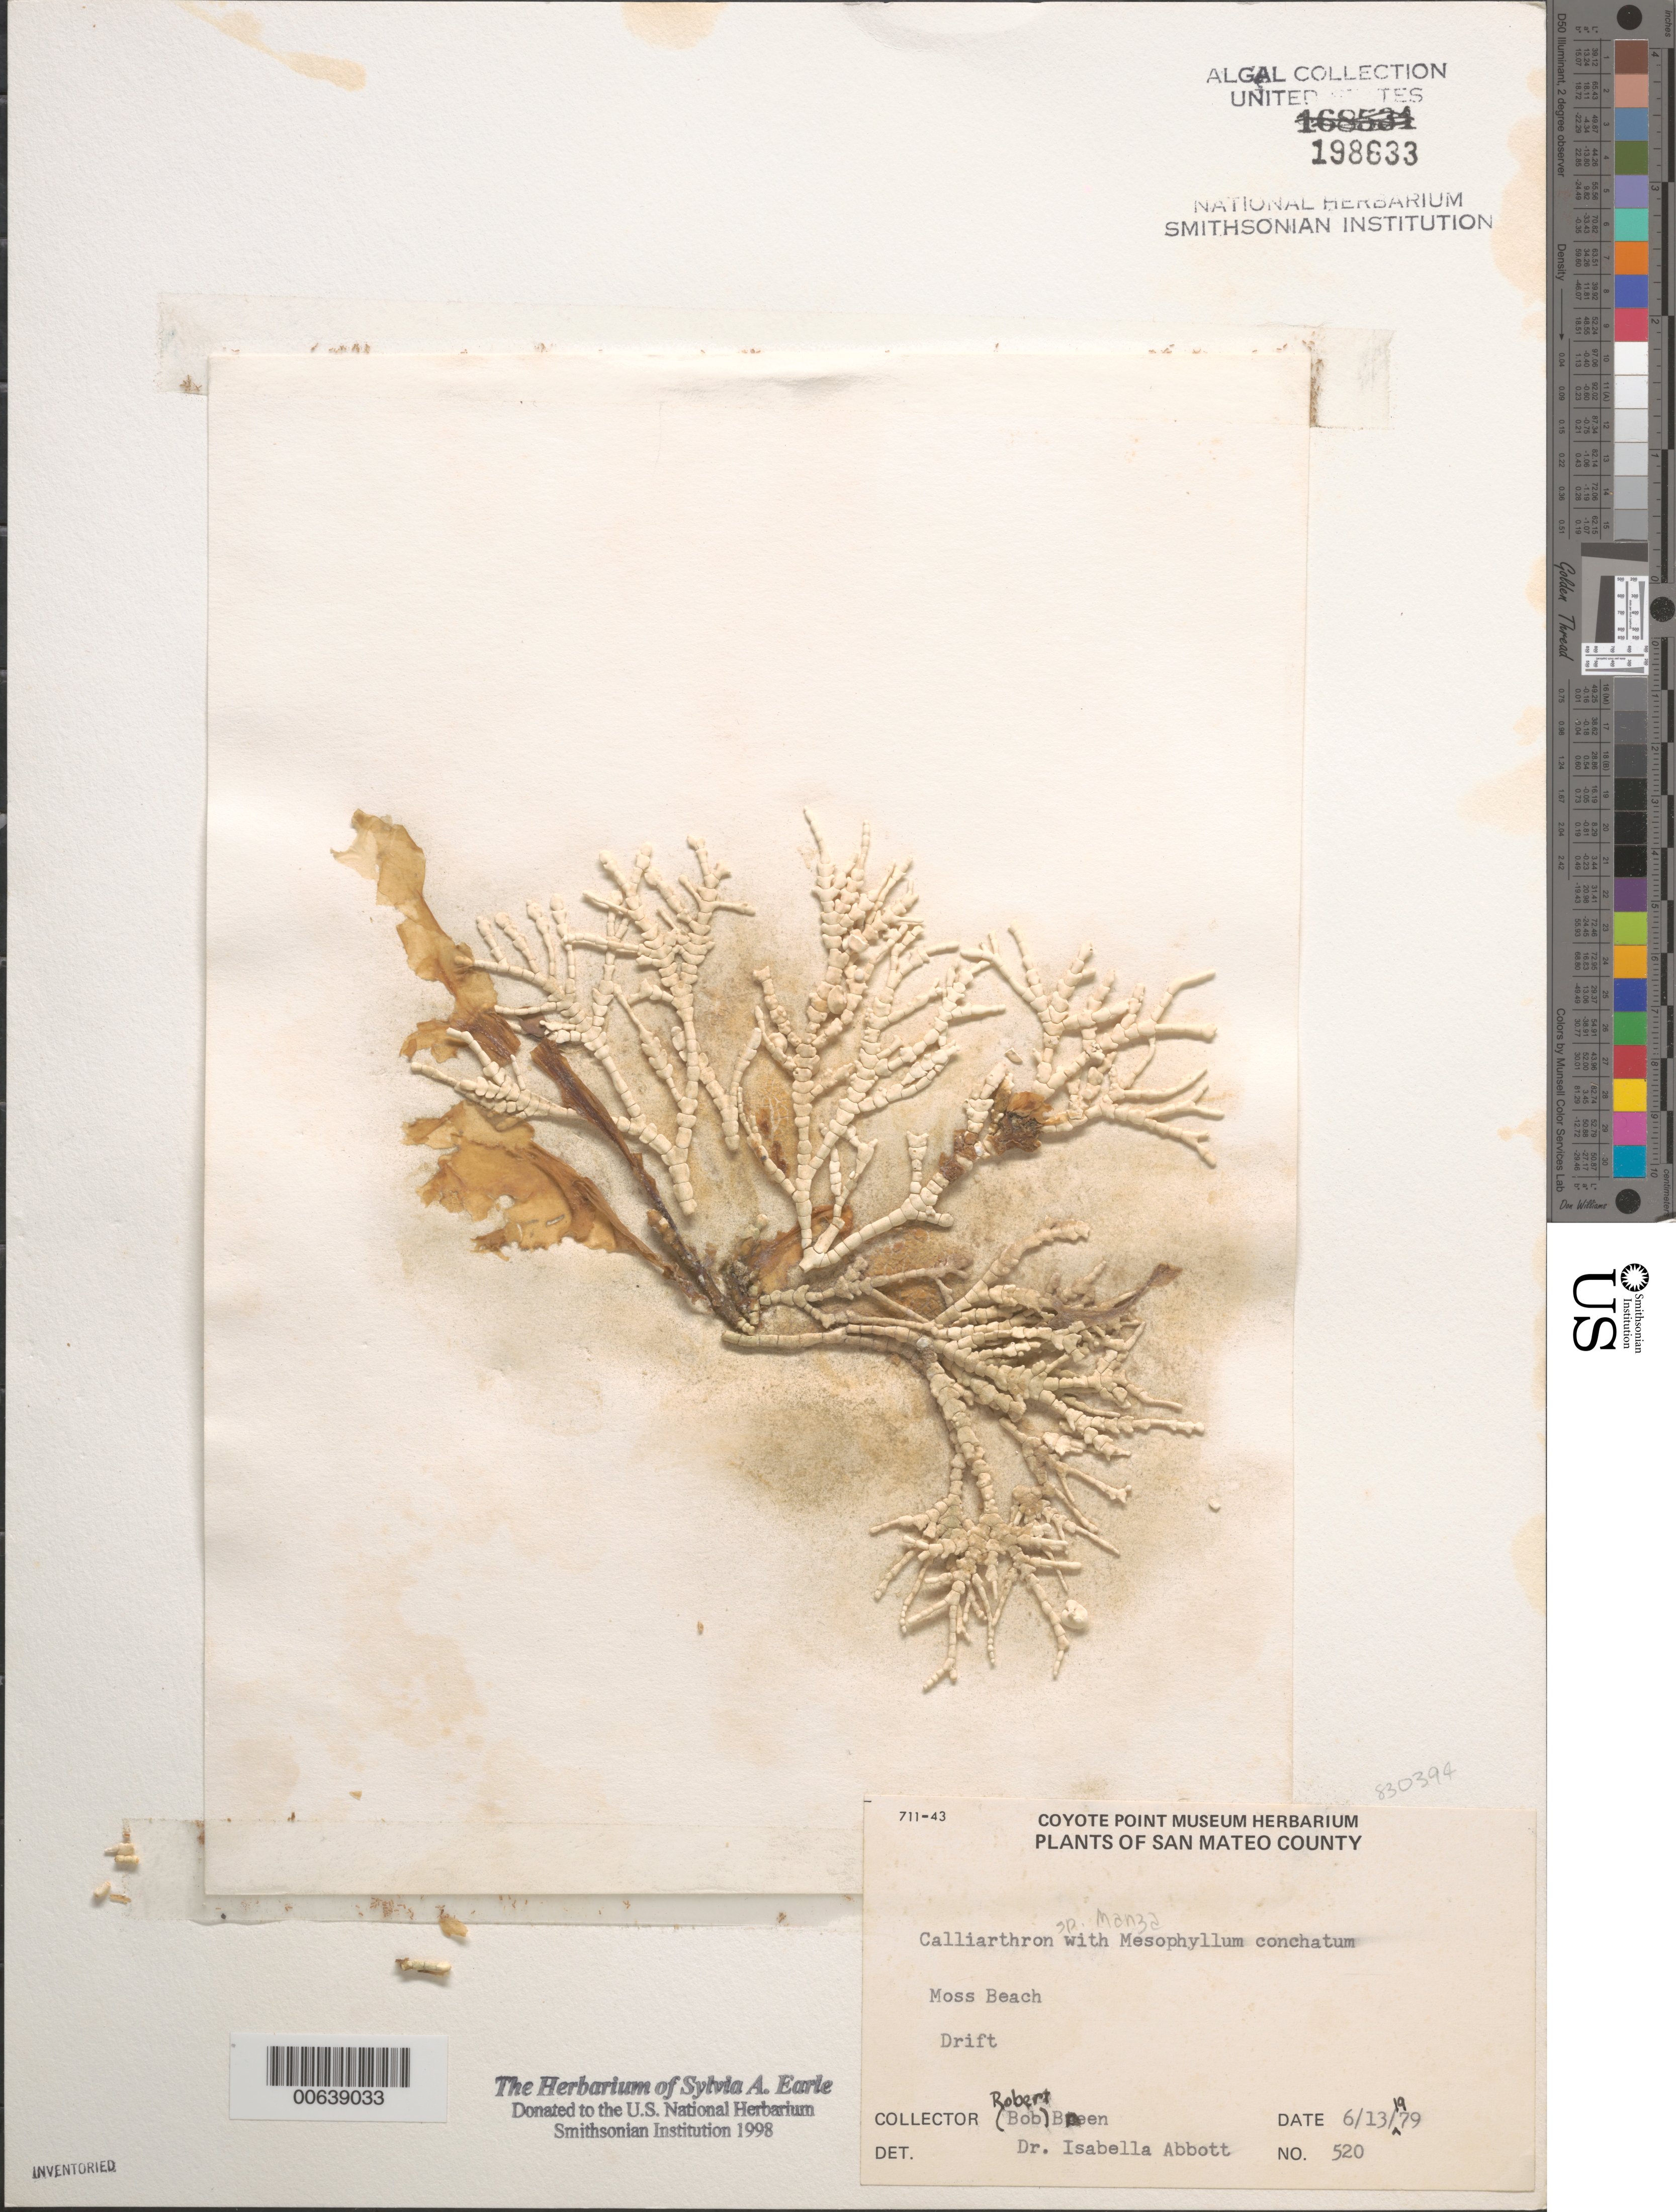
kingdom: Plantae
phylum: Rhodophyta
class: Florideophyceae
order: Corallinales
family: Corallinaceae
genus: Calliarthron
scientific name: Calliarthron sp.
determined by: Abbott, Isabella A.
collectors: R. Breen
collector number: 520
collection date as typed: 13 Jun 1979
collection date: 1979-06-13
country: United States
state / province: California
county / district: San Mateo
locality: Moss Beach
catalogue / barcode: US 198633